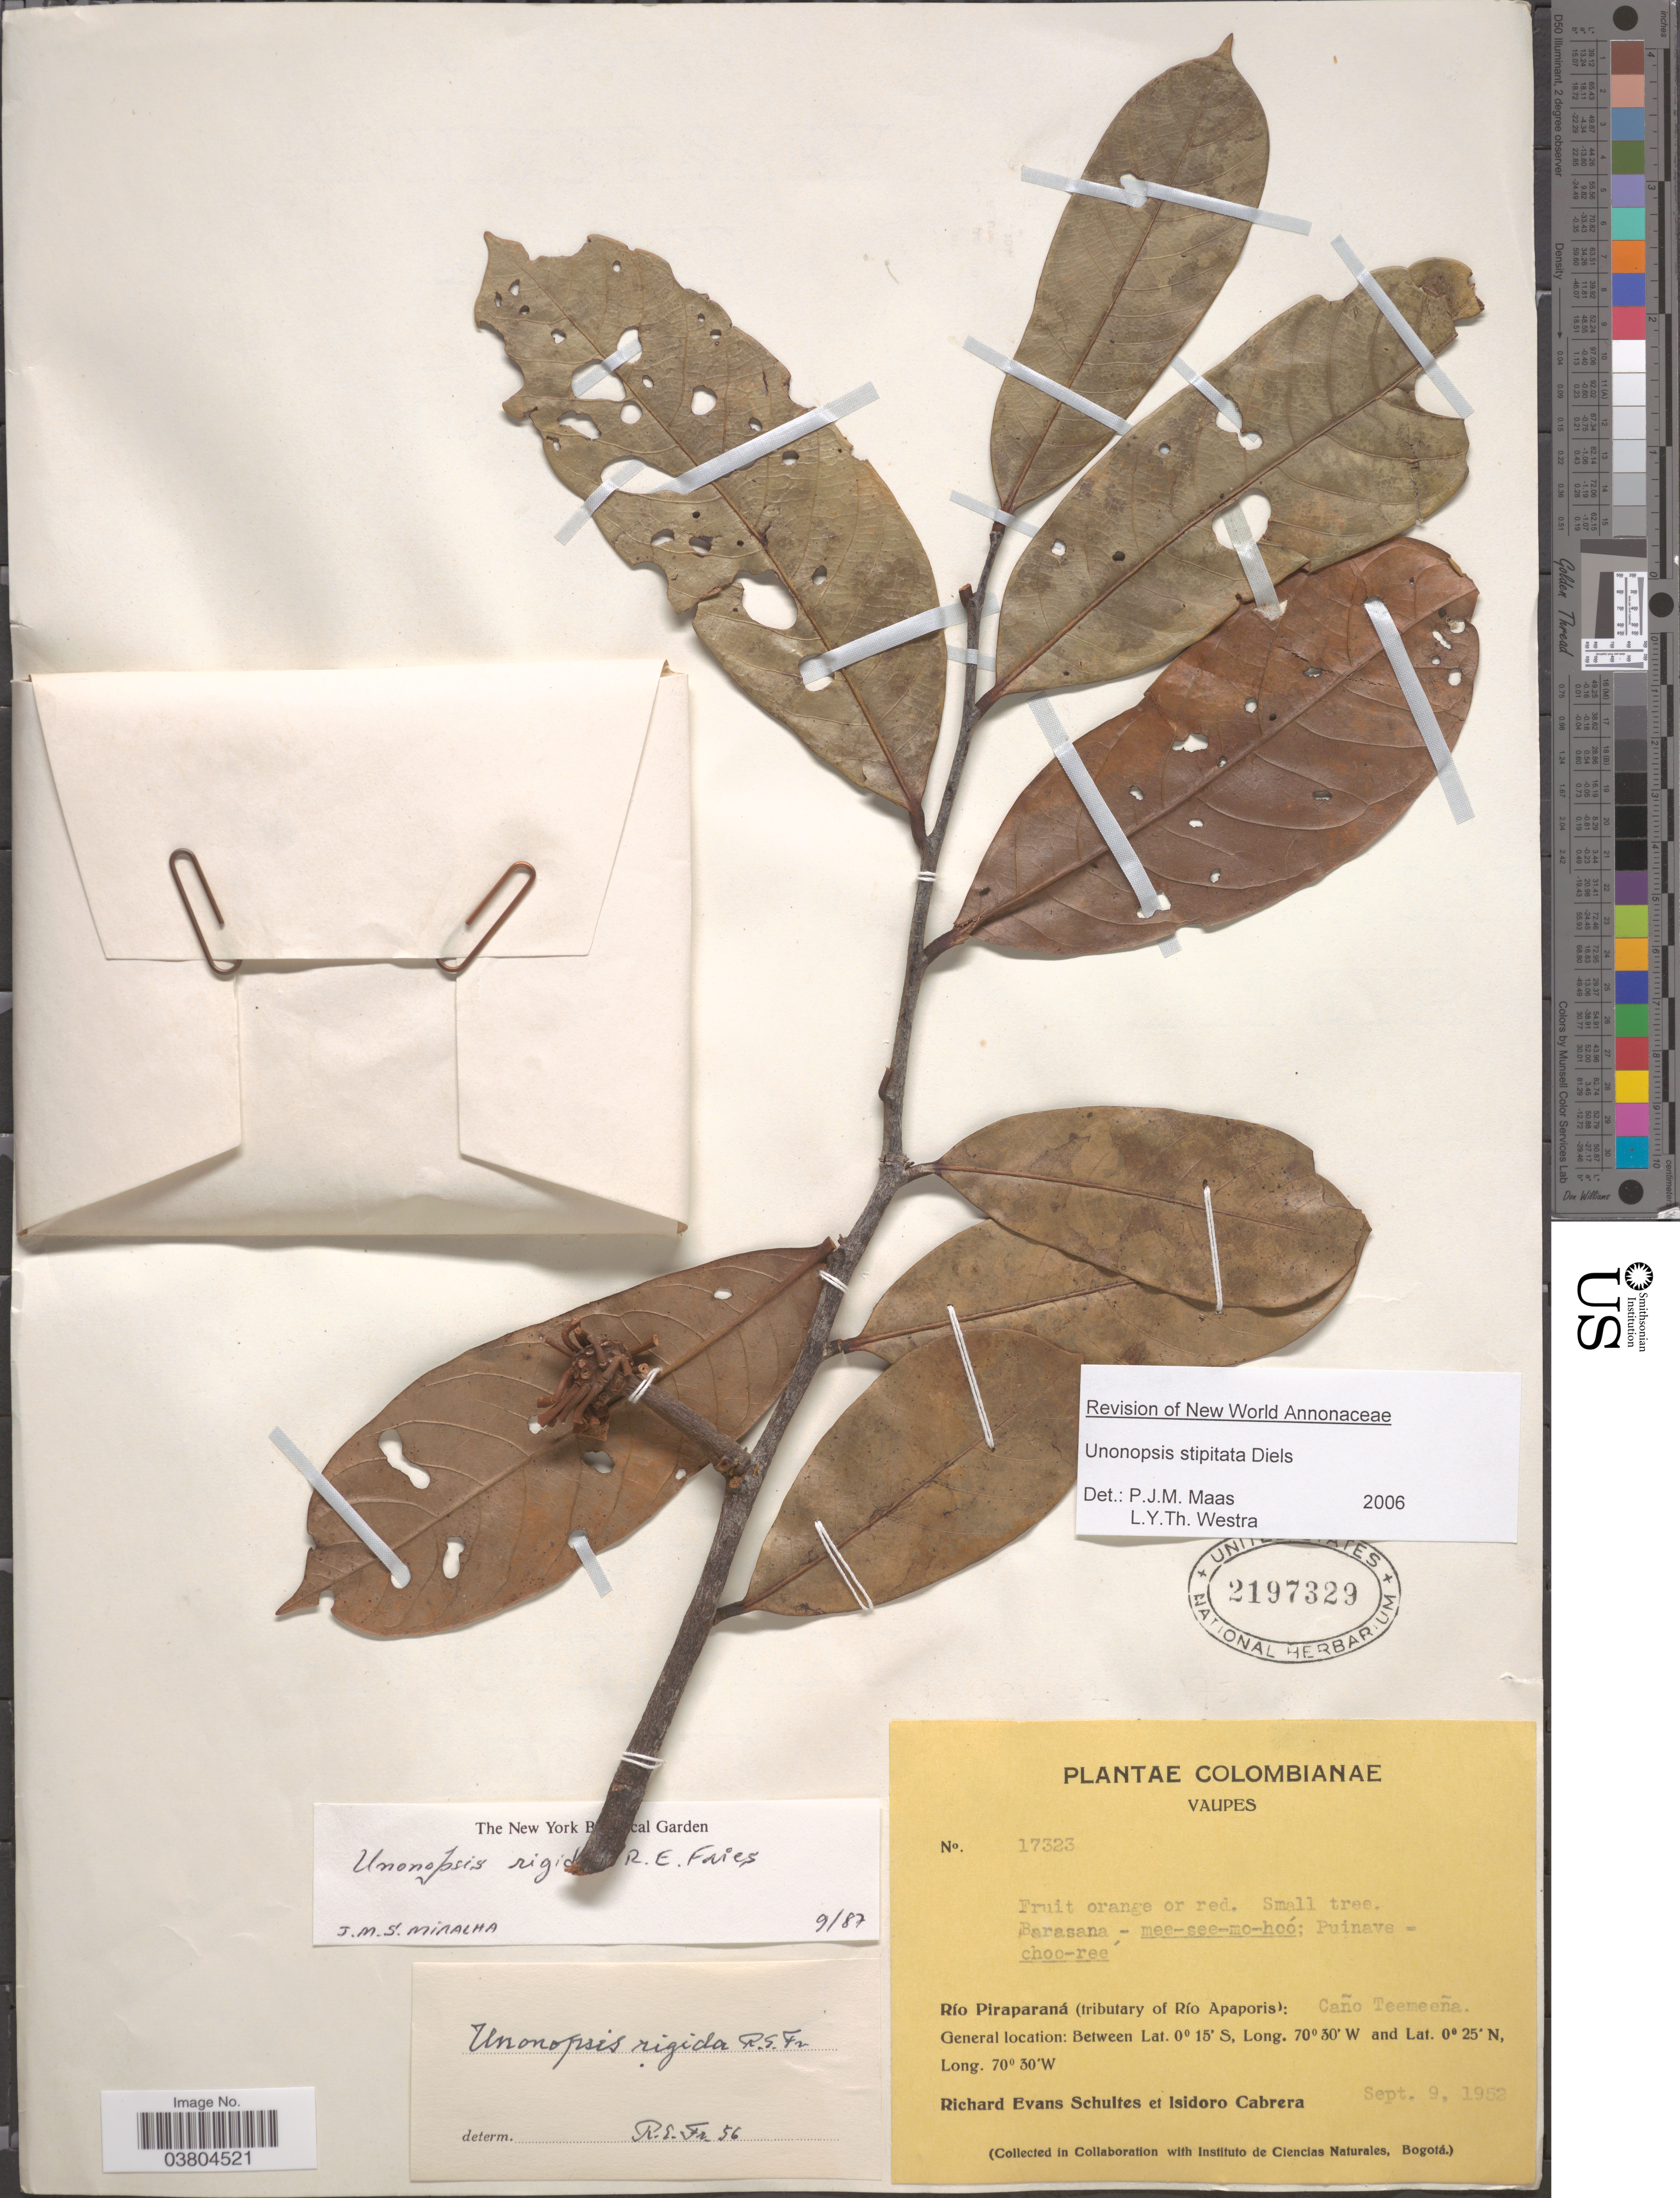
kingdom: Plantae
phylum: Tracheophyta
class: Magnoliopsida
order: Magnoliales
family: Annonaceae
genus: Unonopsis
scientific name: Unonopsis stipitata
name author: Diels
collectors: R. E. Schultes & I. Cabrera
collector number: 17323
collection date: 1952-09-09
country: Colombia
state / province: Vaupés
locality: Río Piraparaná (tributary of Río Apaporis): Caño Teemeeña.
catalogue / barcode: US 2197329